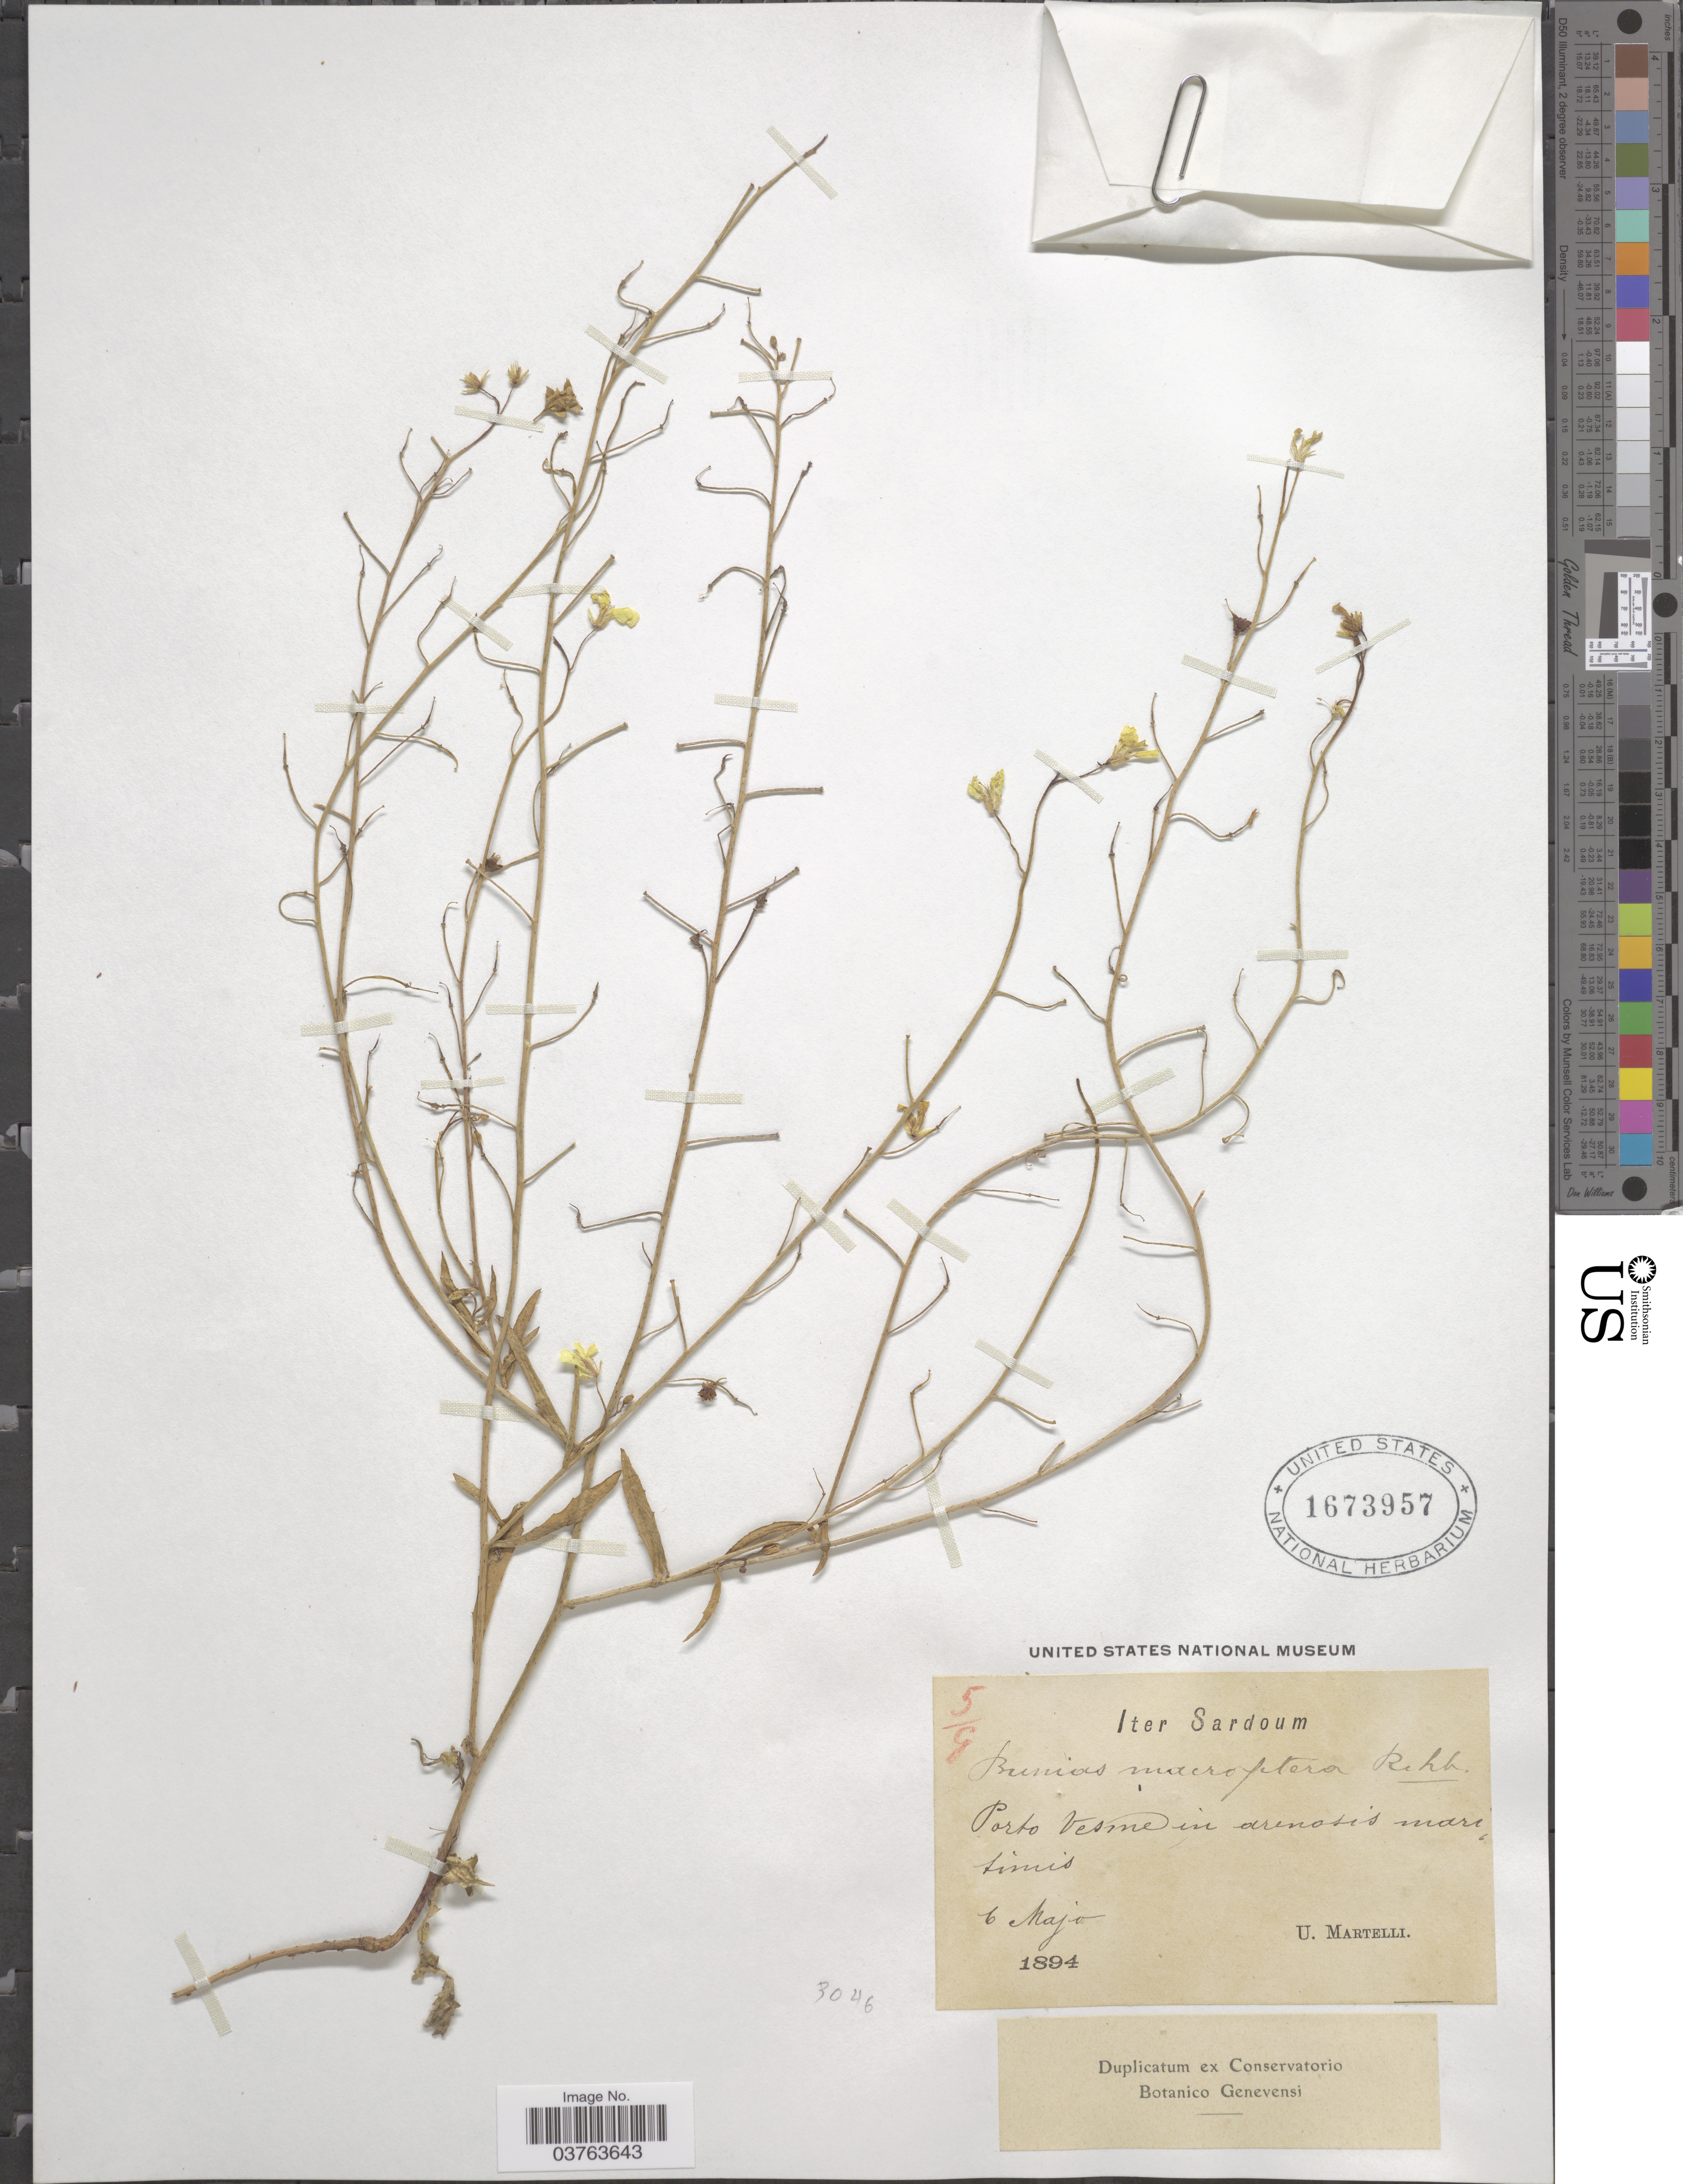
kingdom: Plantae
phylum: Tracheophyta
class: Magnoliopsida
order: Brassicales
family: Brassicaceae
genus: Bunias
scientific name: Bunias macroptera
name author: Rchb.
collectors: U. Martelli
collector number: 5/G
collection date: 1894-05-06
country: Italy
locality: Iter Sardoum. Porto Vesme in arenosis maritimis.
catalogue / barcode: US 1673957